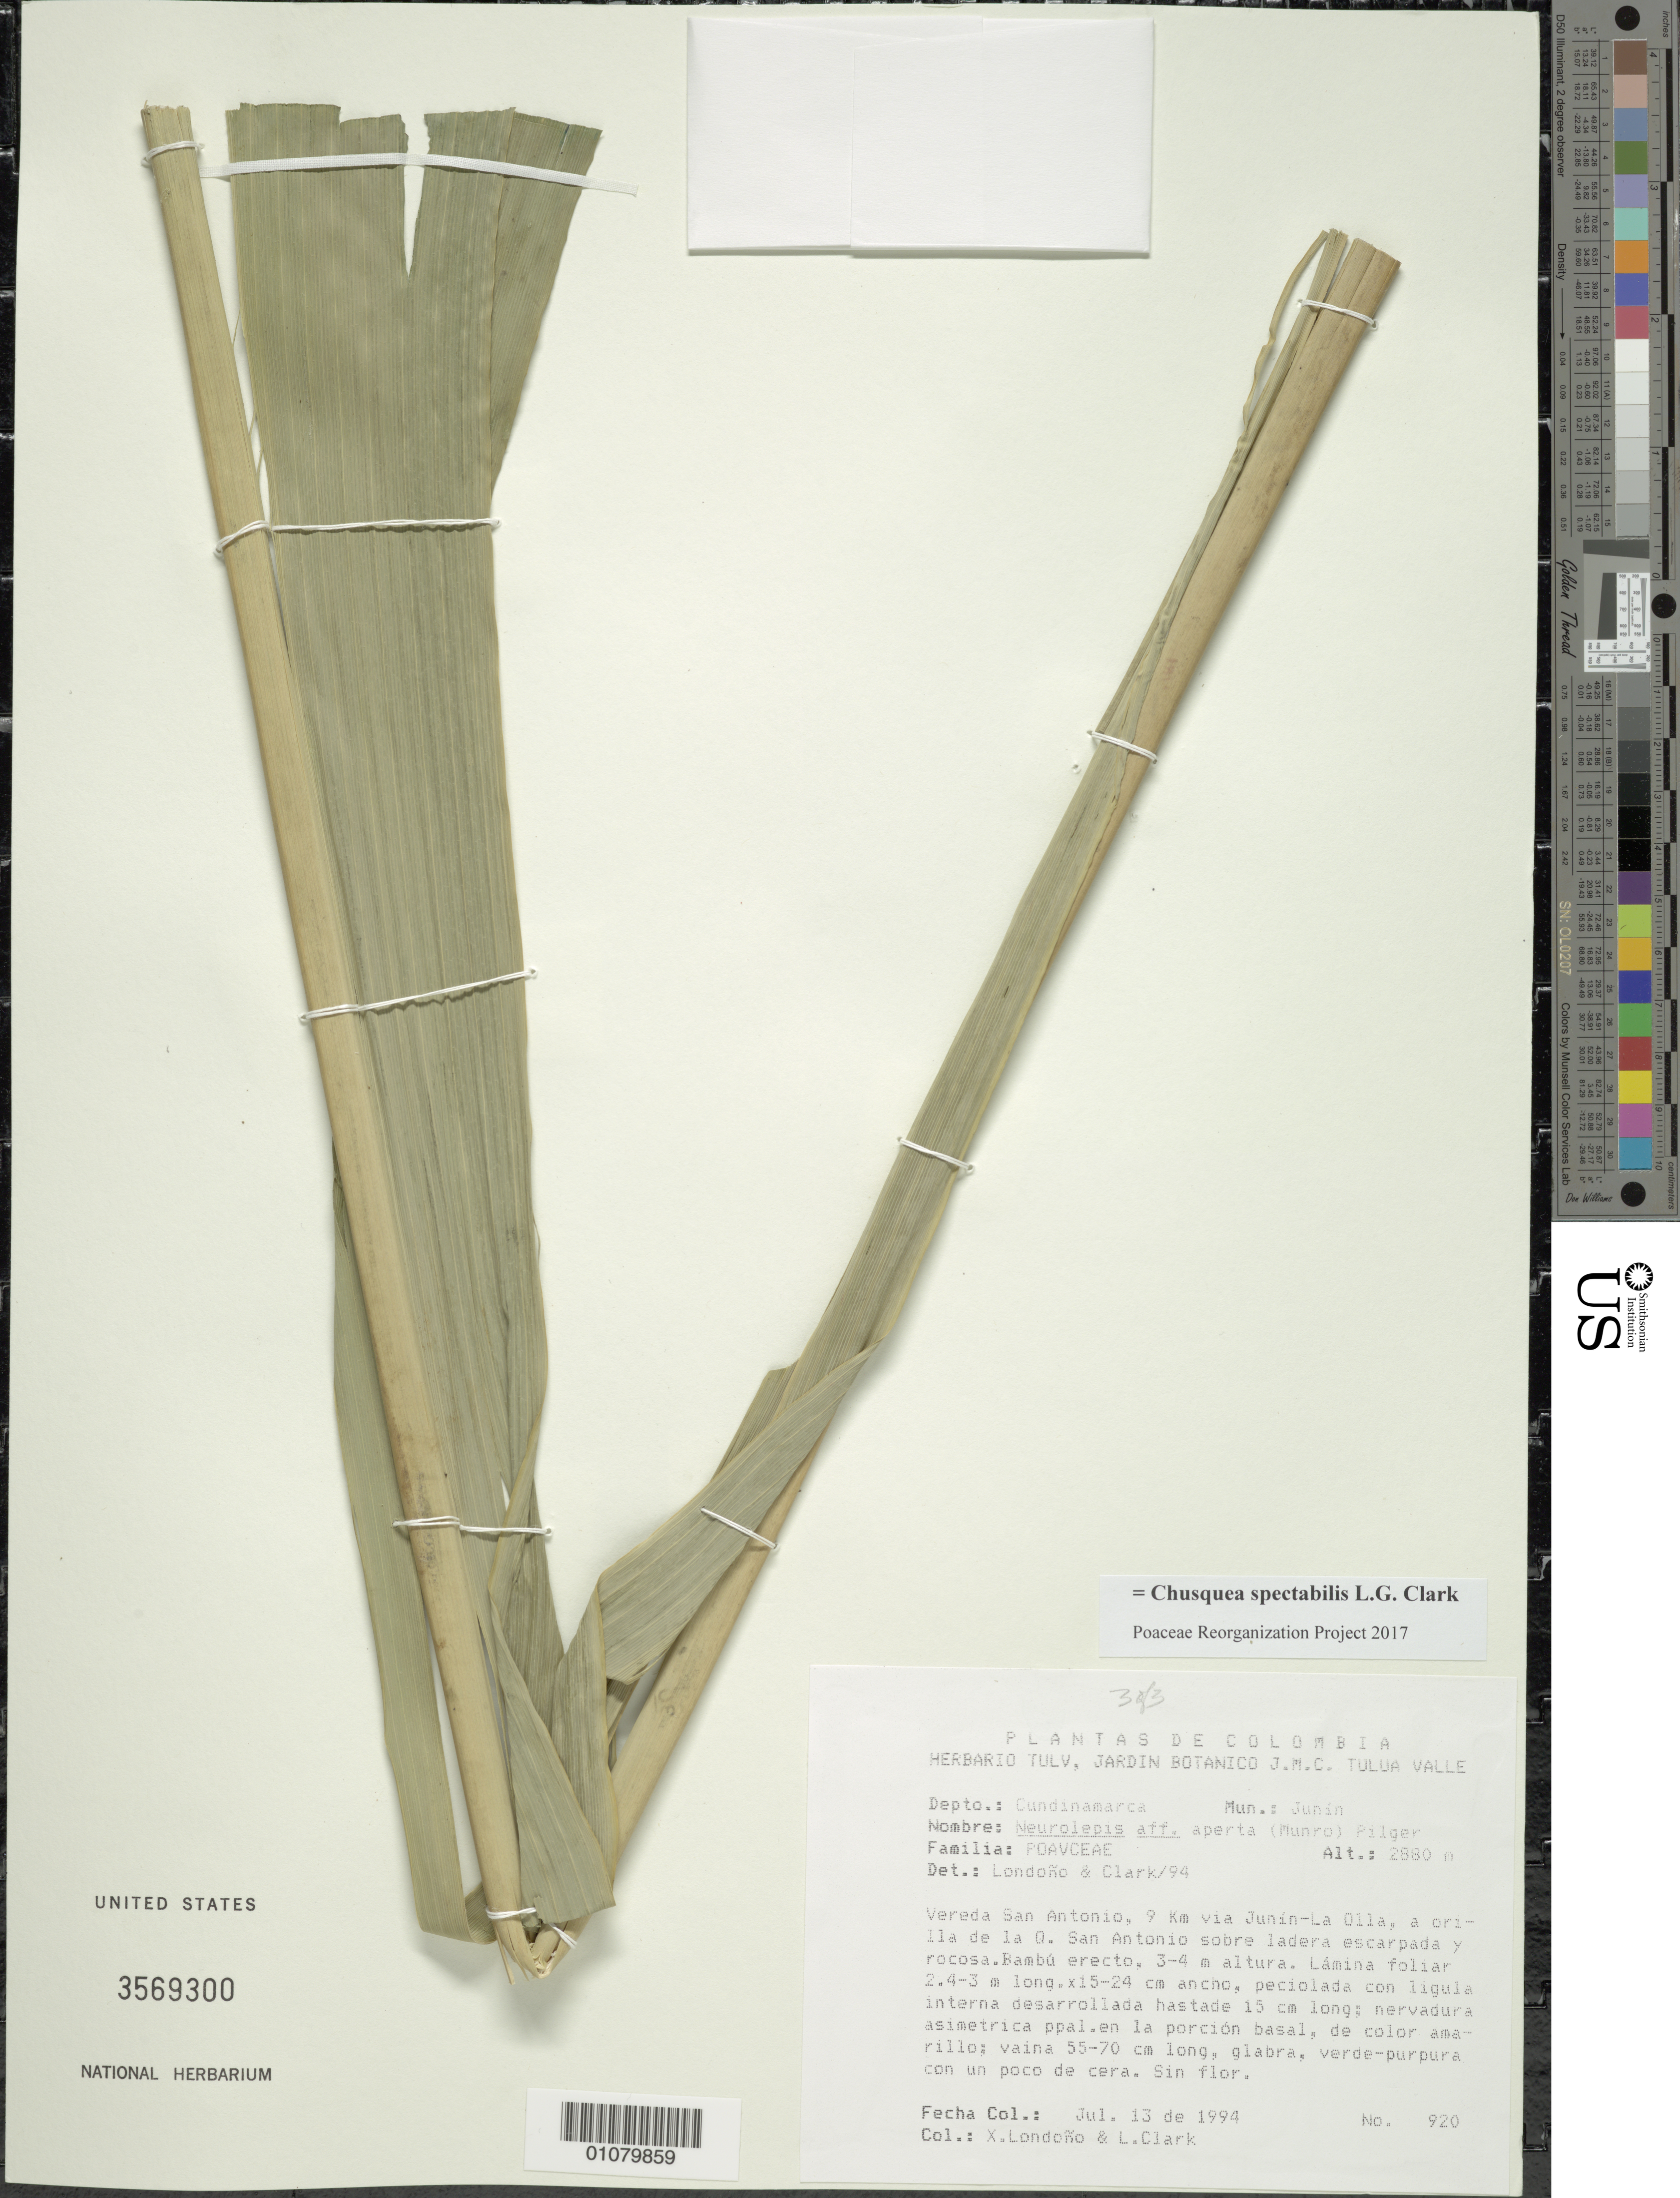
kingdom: Plantae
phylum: Tracheophyta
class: Liliopsida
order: Poales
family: Poaceae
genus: Chusquea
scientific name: Chusquea spectabilis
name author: L.G. Clark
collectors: X. Londoño & L. Clark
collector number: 920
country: Colombia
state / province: Cundinamarca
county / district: Junín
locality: Vereda San Antonio, via Junin-La Olla.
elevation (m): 2880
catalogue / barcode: US 3569300